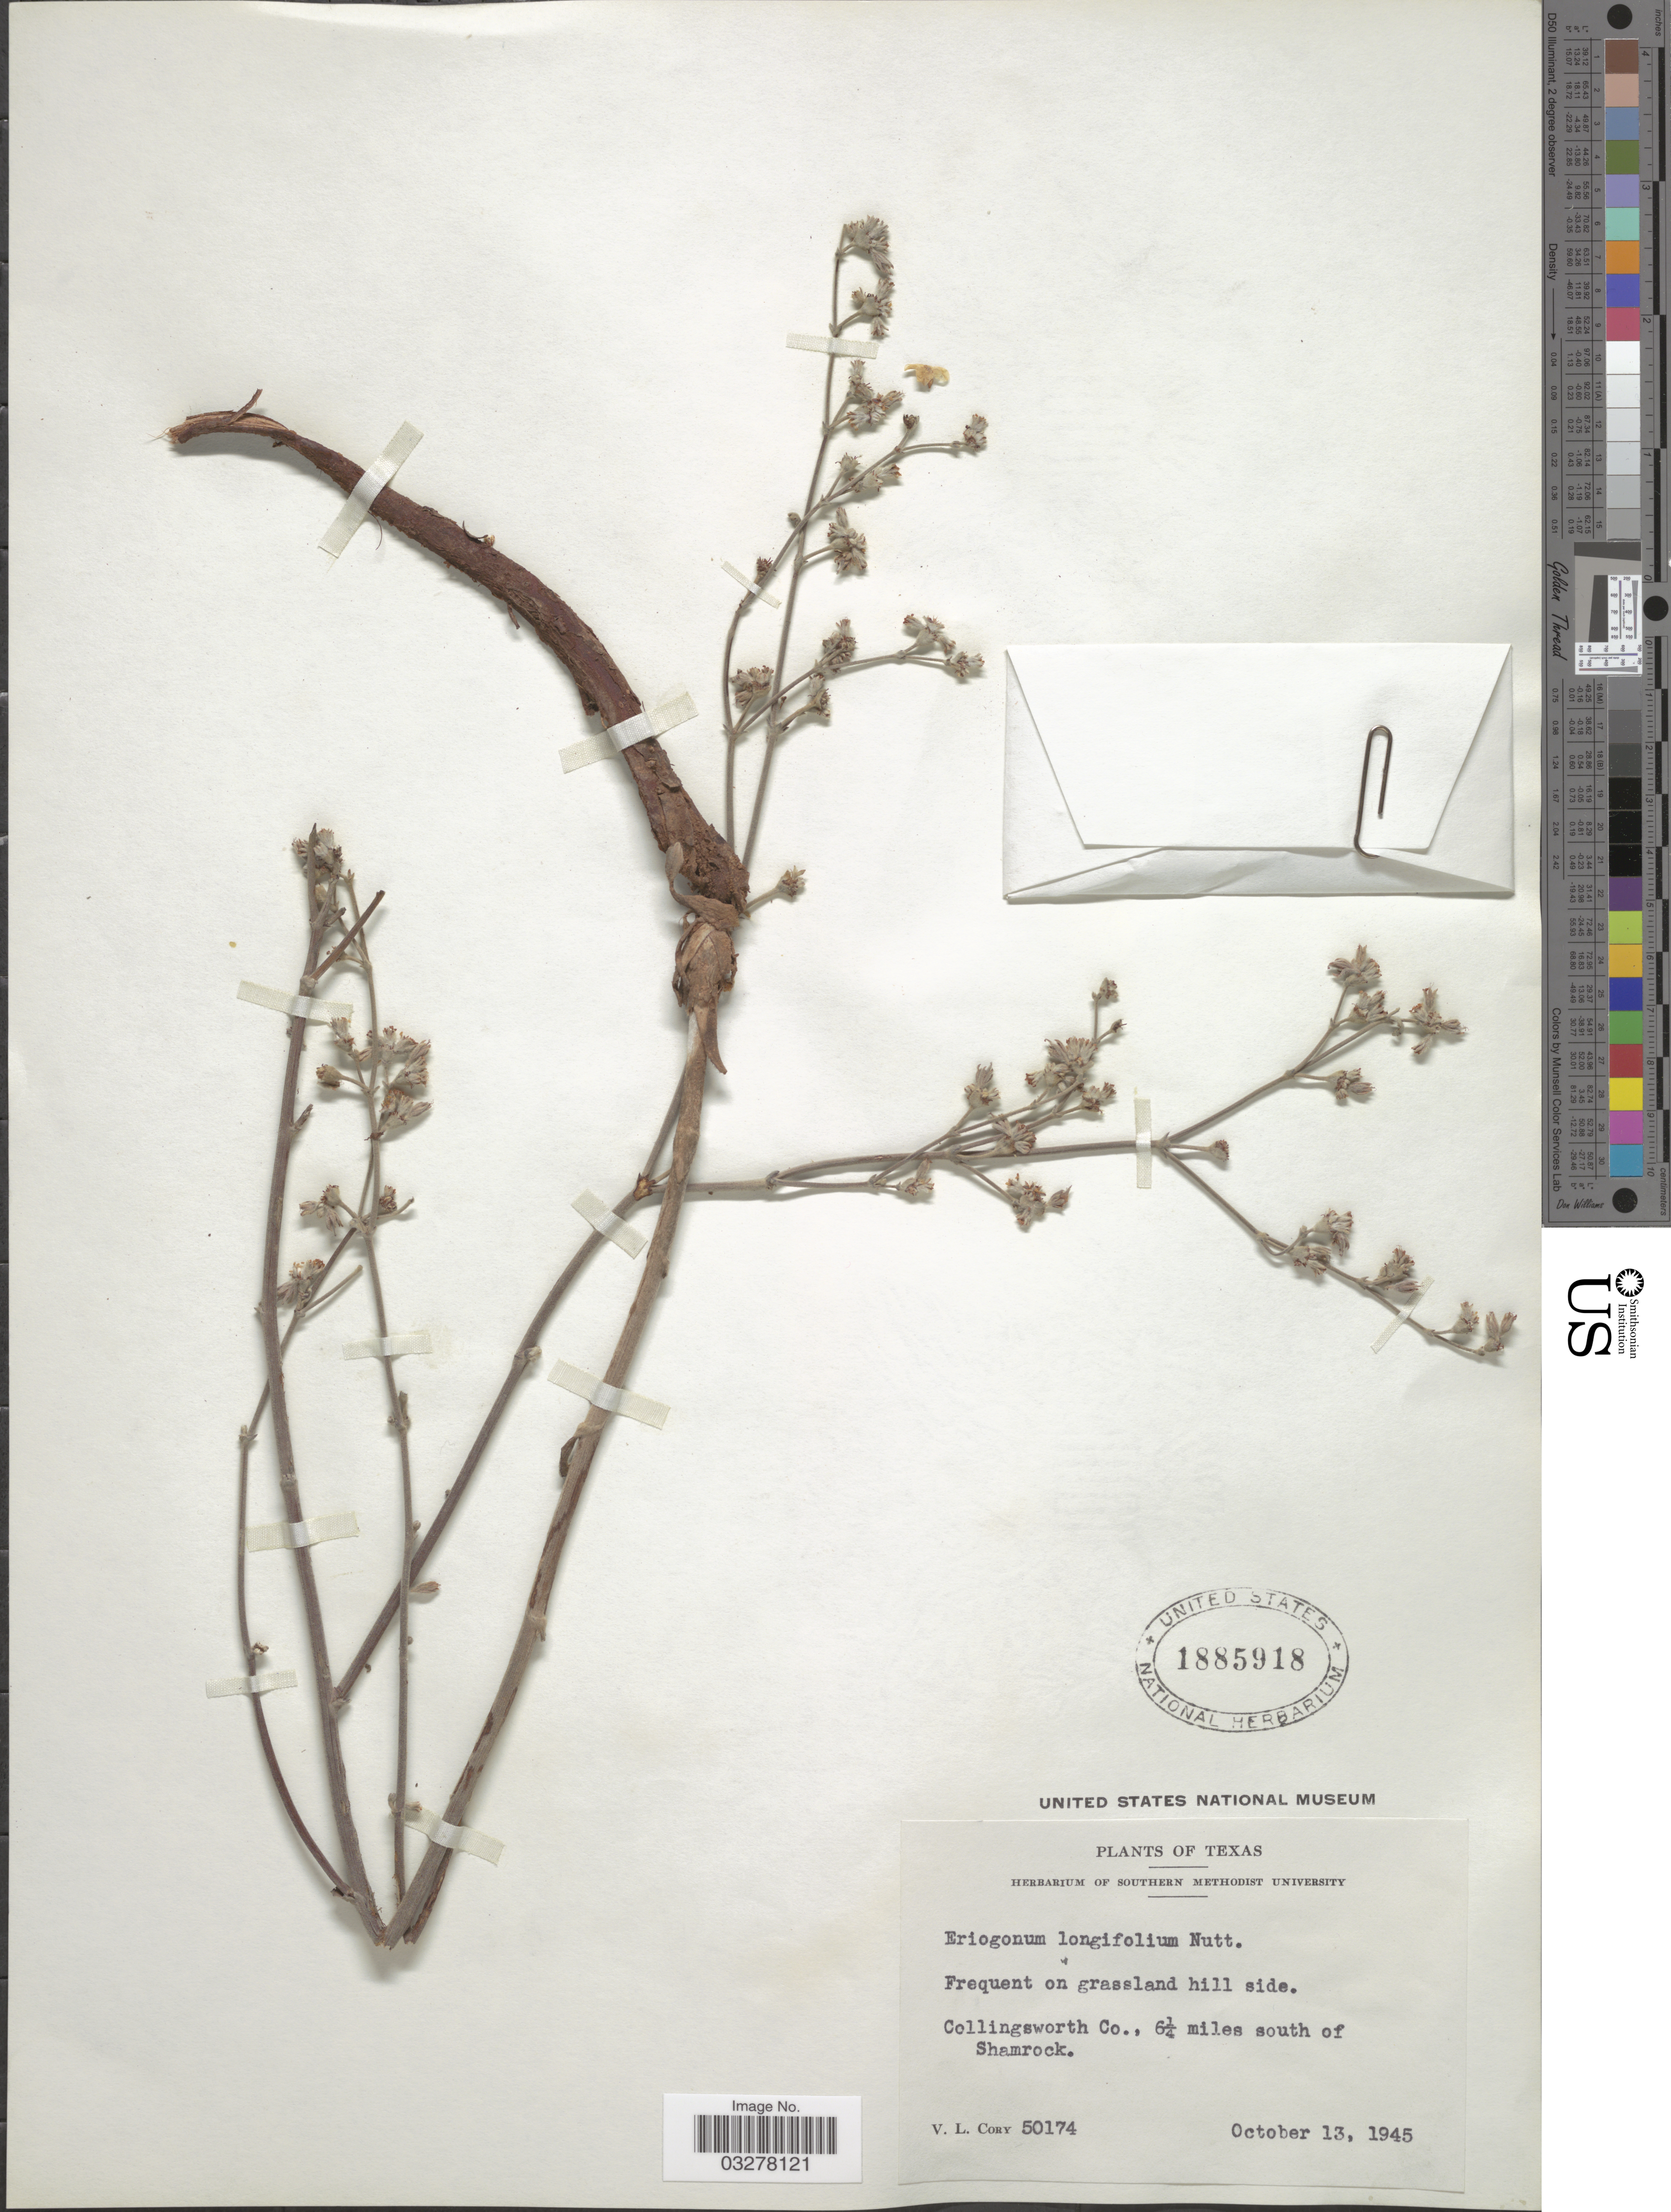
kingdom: Plantae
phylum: Tracheophyta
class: Magnoliopsida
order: Caryophyllales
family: Polygonaceae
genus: Eriogonum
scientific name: Eriogonum longifolium var. lindheimeri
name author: Gand.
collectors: V. Cory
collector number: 50174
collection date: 1945-10-13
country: United States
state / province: Texas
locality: Collingsworth Co., 6¼ miles south of Shamrock.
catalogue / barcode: US 1885918